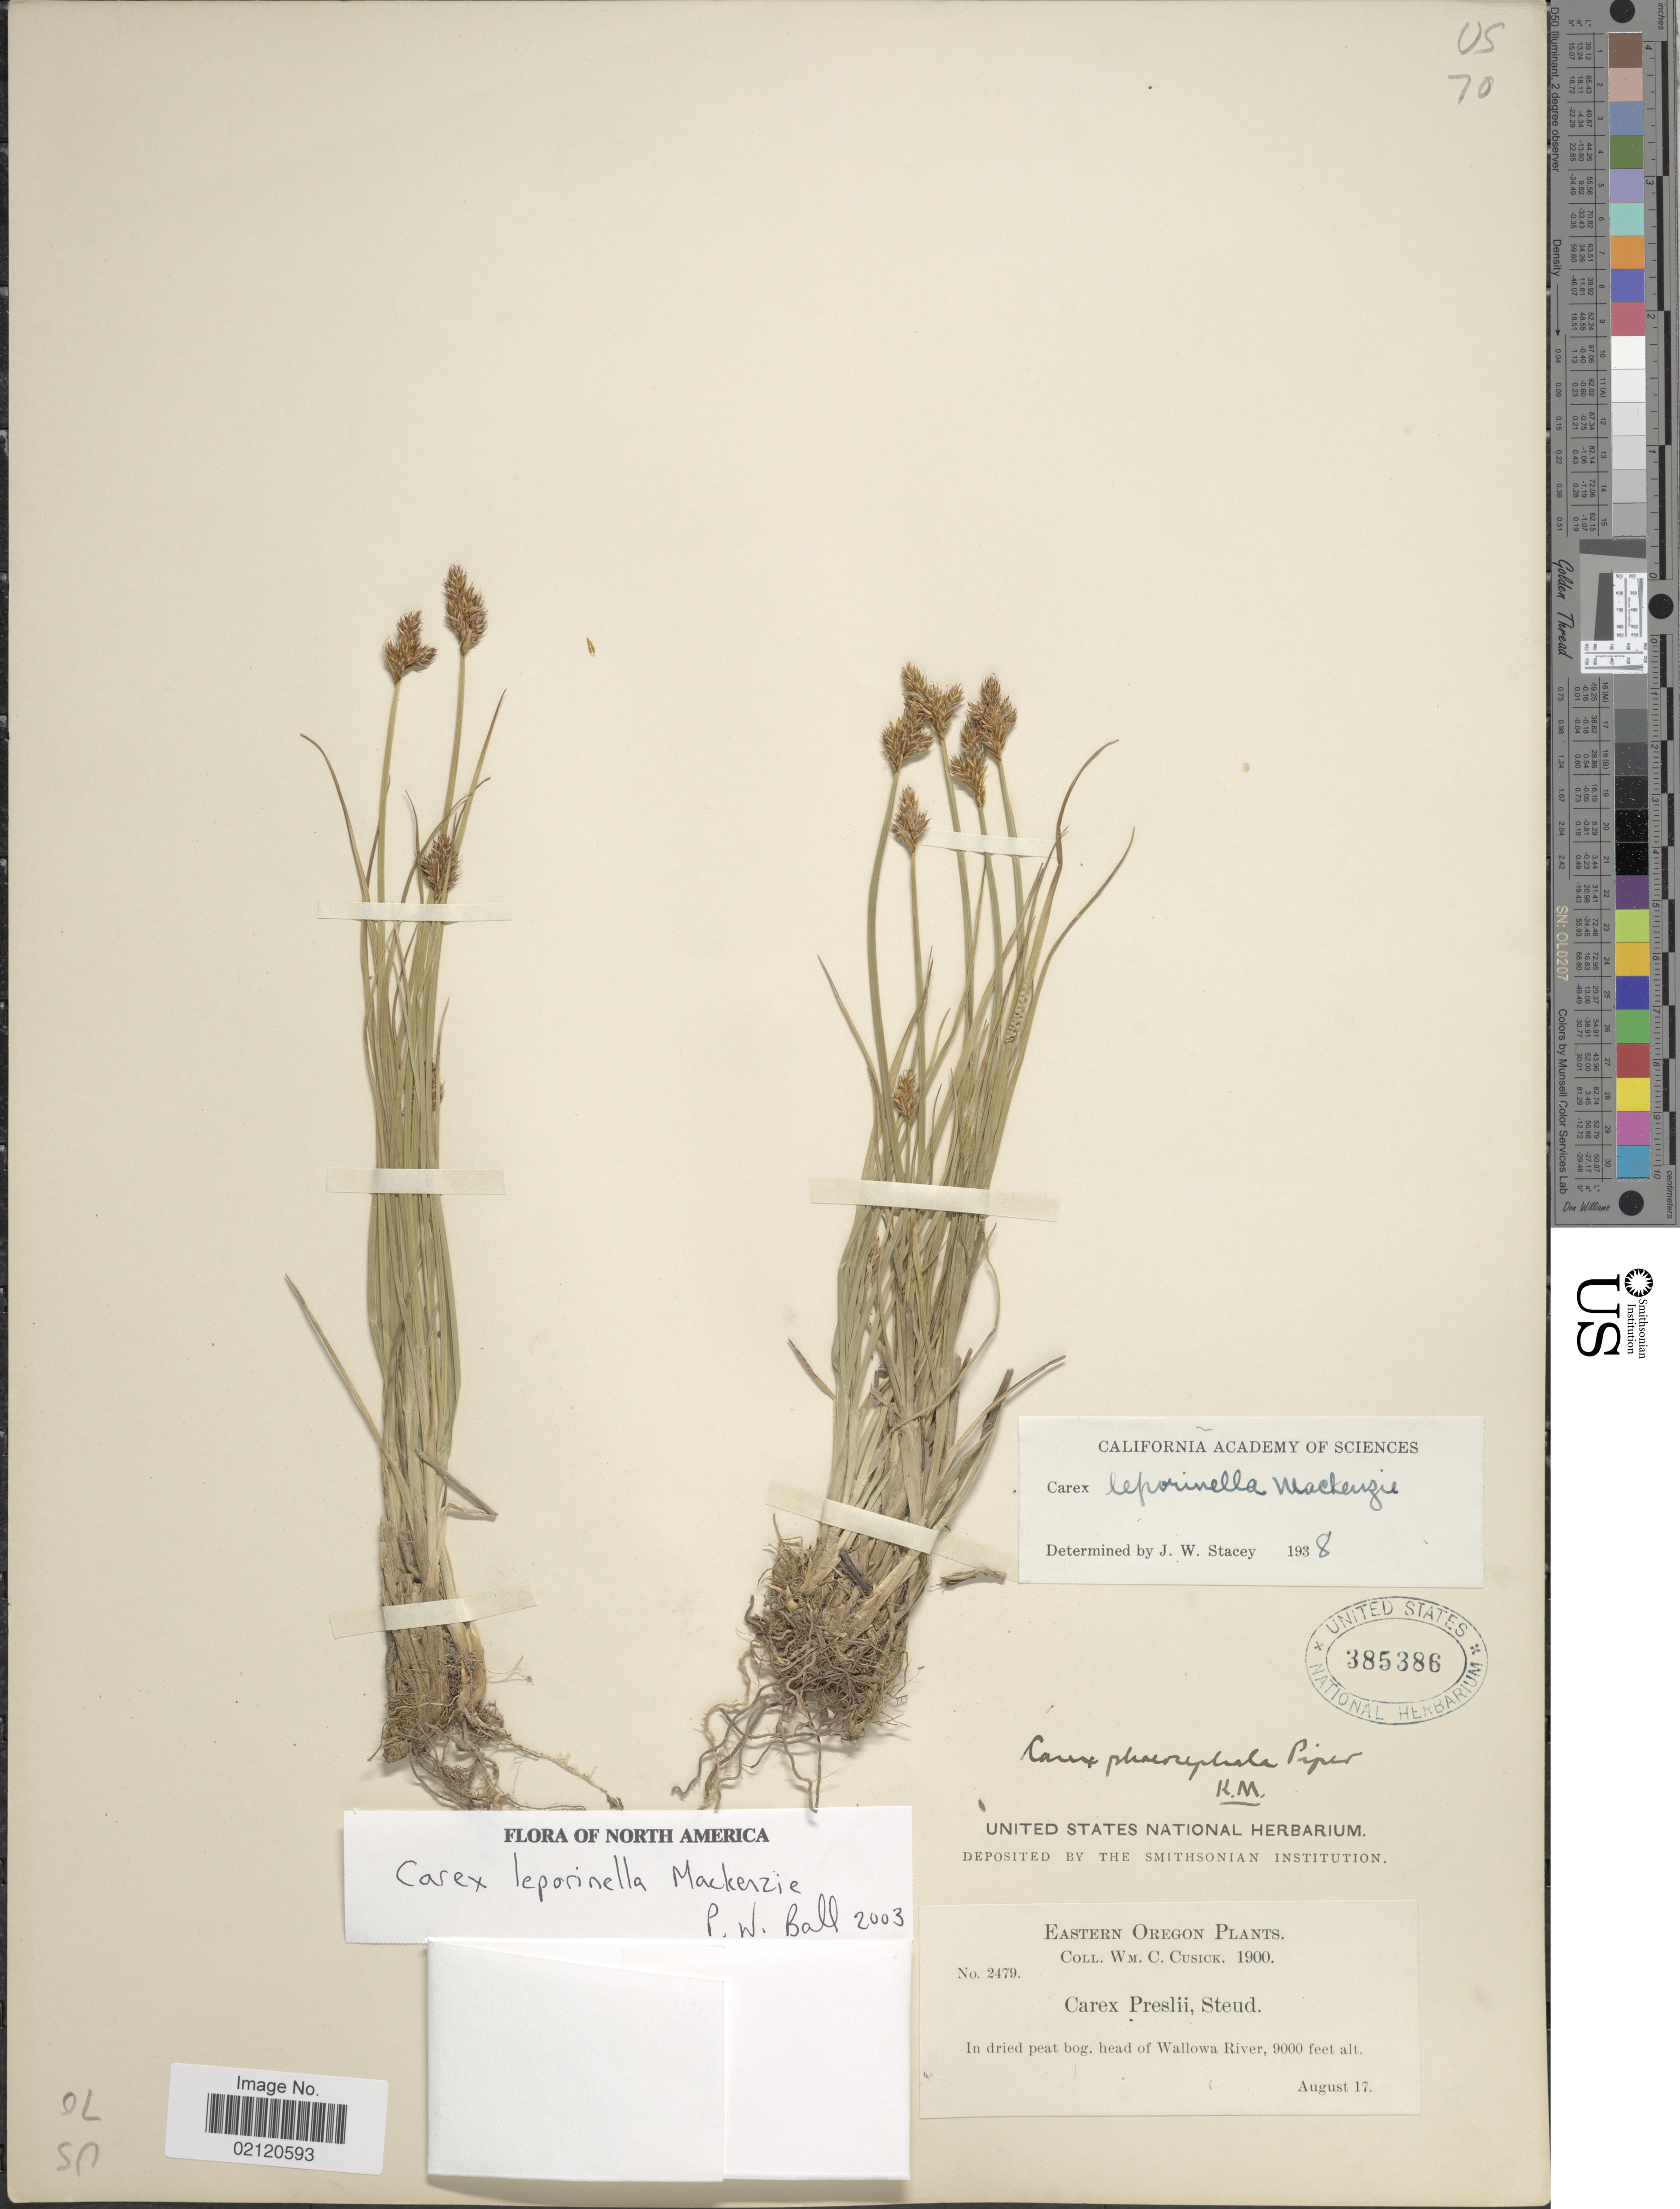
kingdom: Plantae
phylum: Tracheophyta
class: Liliopsida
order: Poales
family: Cyperaceae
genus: Carex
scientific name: Carex leporinella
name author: Mack.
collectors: W. C. Cusick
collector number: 2479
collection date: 1900-08-17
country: United States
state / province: Oregon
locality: Eastern Oregon, head of Wallowa River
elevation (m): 2743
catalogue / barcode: US 385386